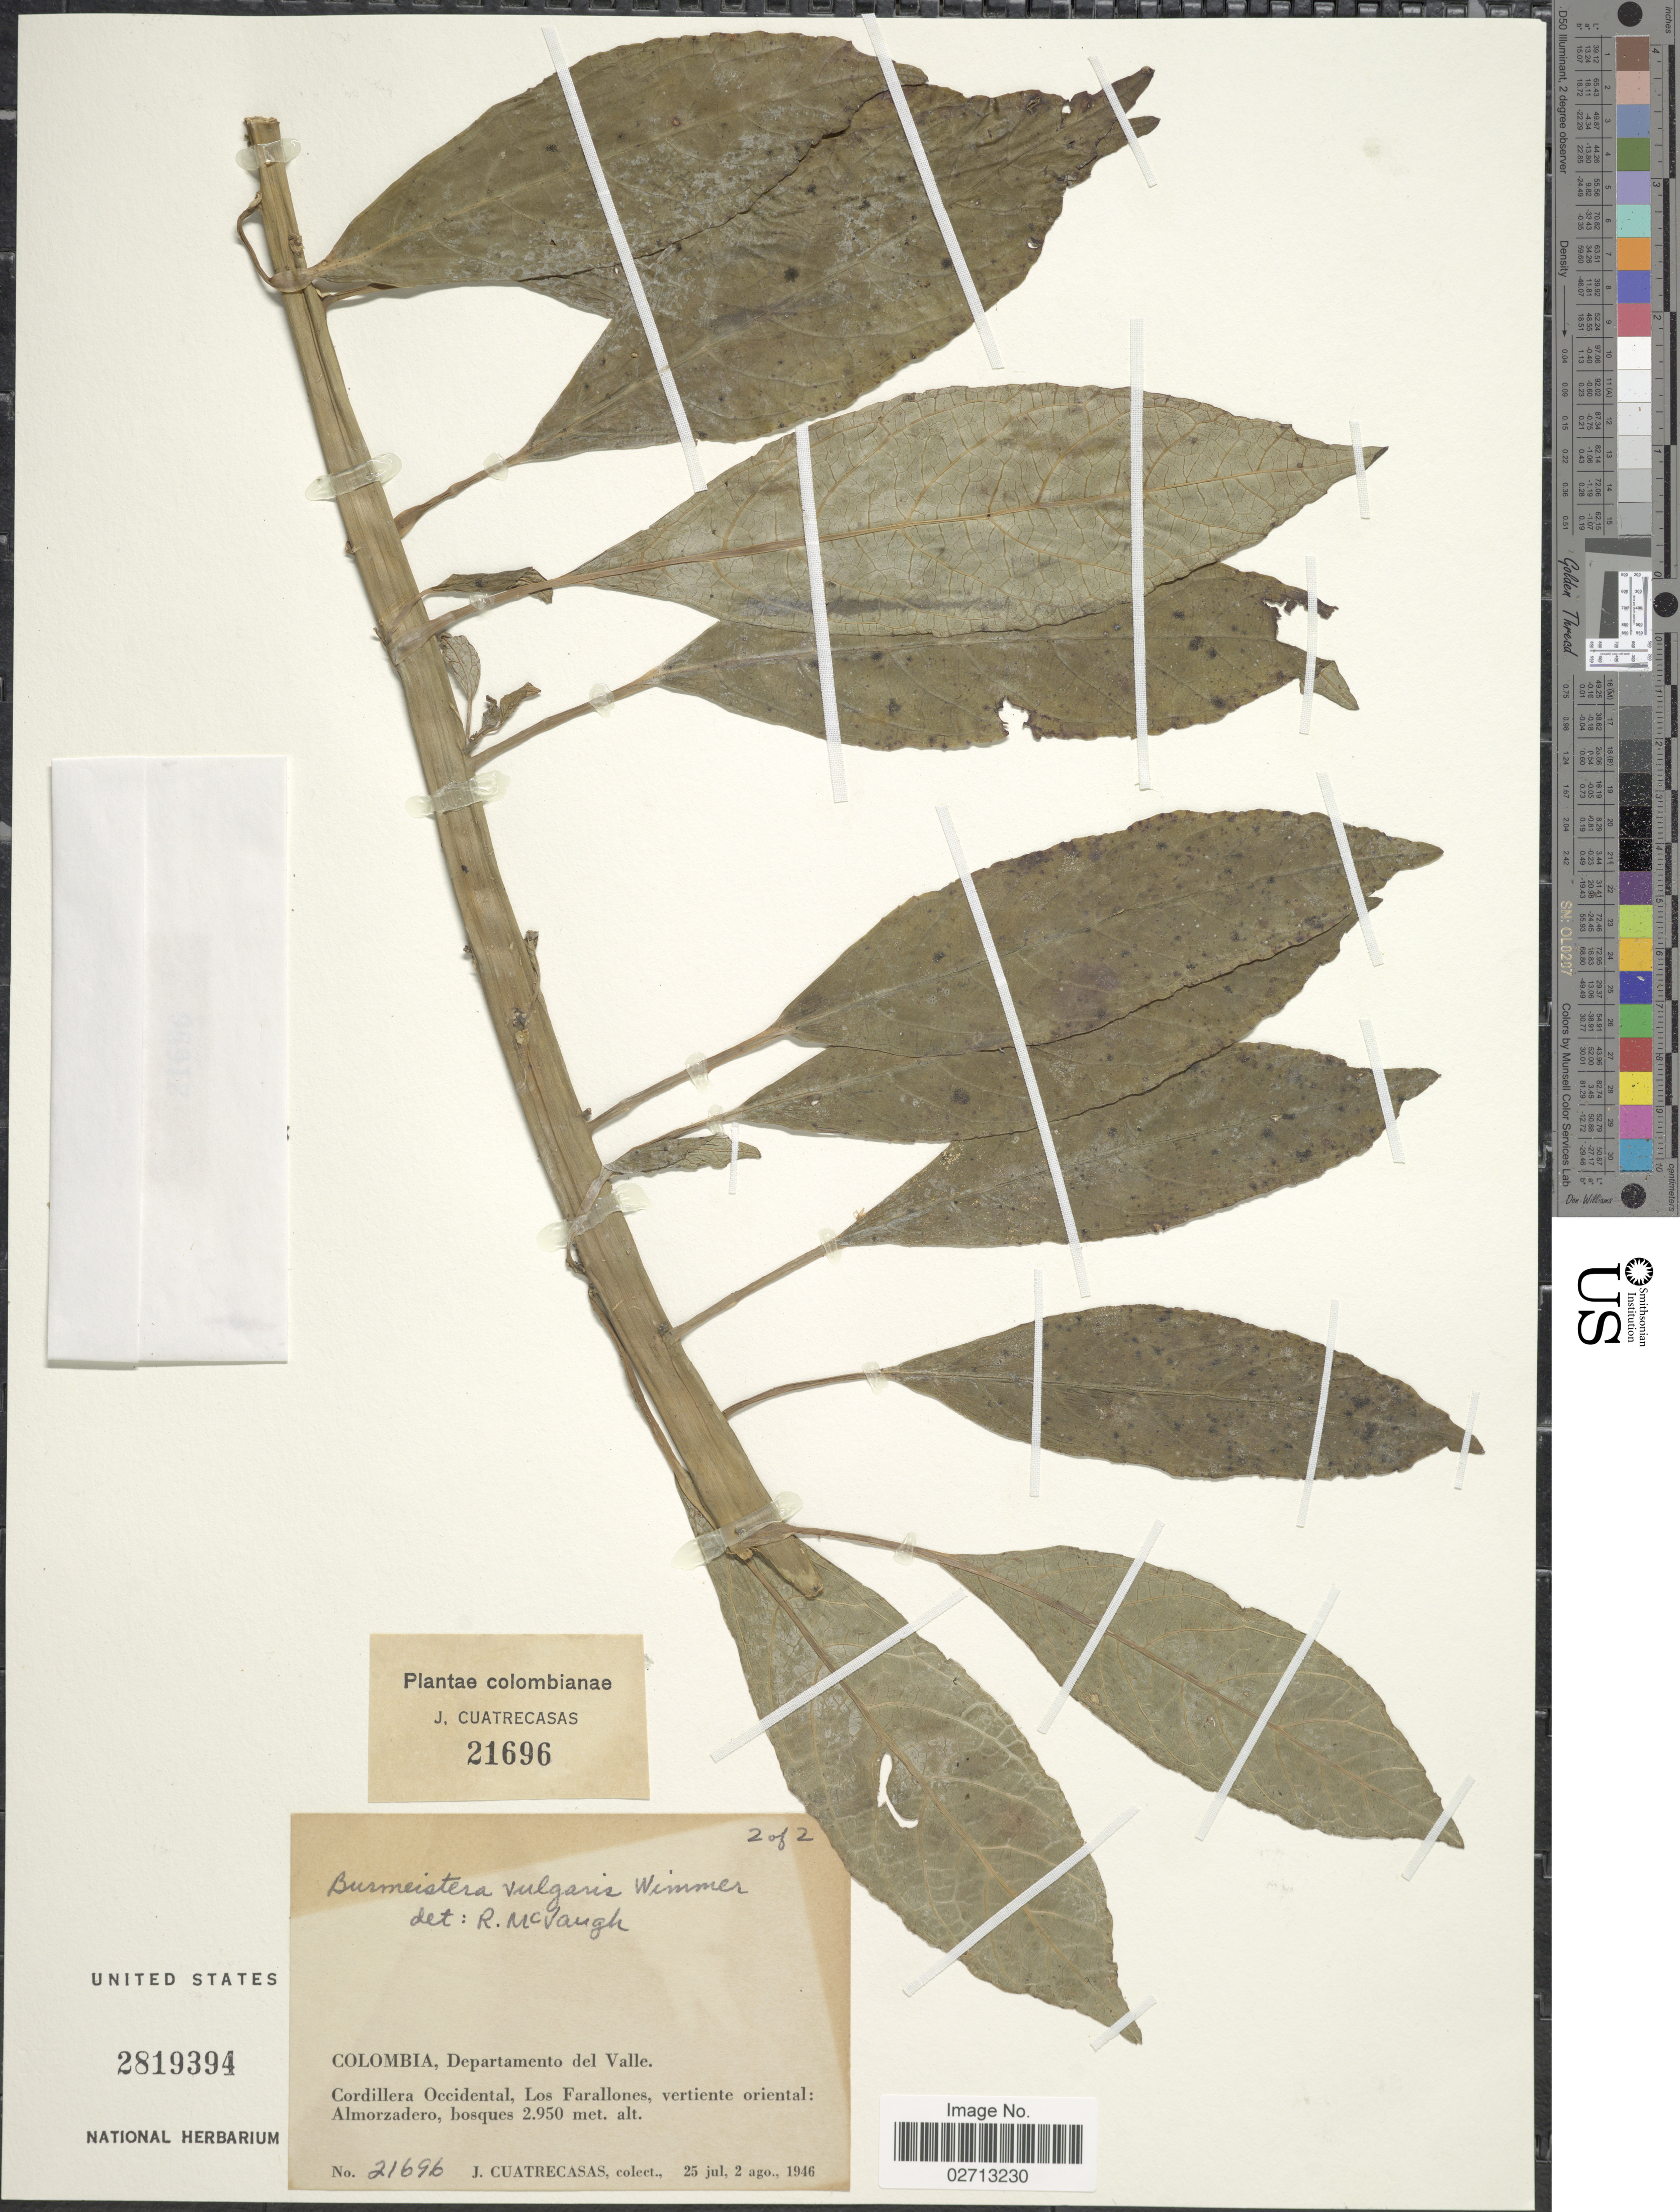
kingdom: Plantae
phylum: Tracheophyta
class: Magnoliopsida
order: Asterales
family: Campanulaceae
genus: Burmeistera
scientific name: Burmeistera vulgaris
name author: E. Wimm.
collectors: J. Cuatrecasas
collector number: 21696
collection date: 1946-07-25/1946-08-02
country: Colombia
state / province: Valle del Cauca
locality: Departamento del Valle. Cordillera Occidental, Los Farallones, vertiente oriental: Almorzadero.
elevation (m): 2950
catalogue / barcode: US 2819394